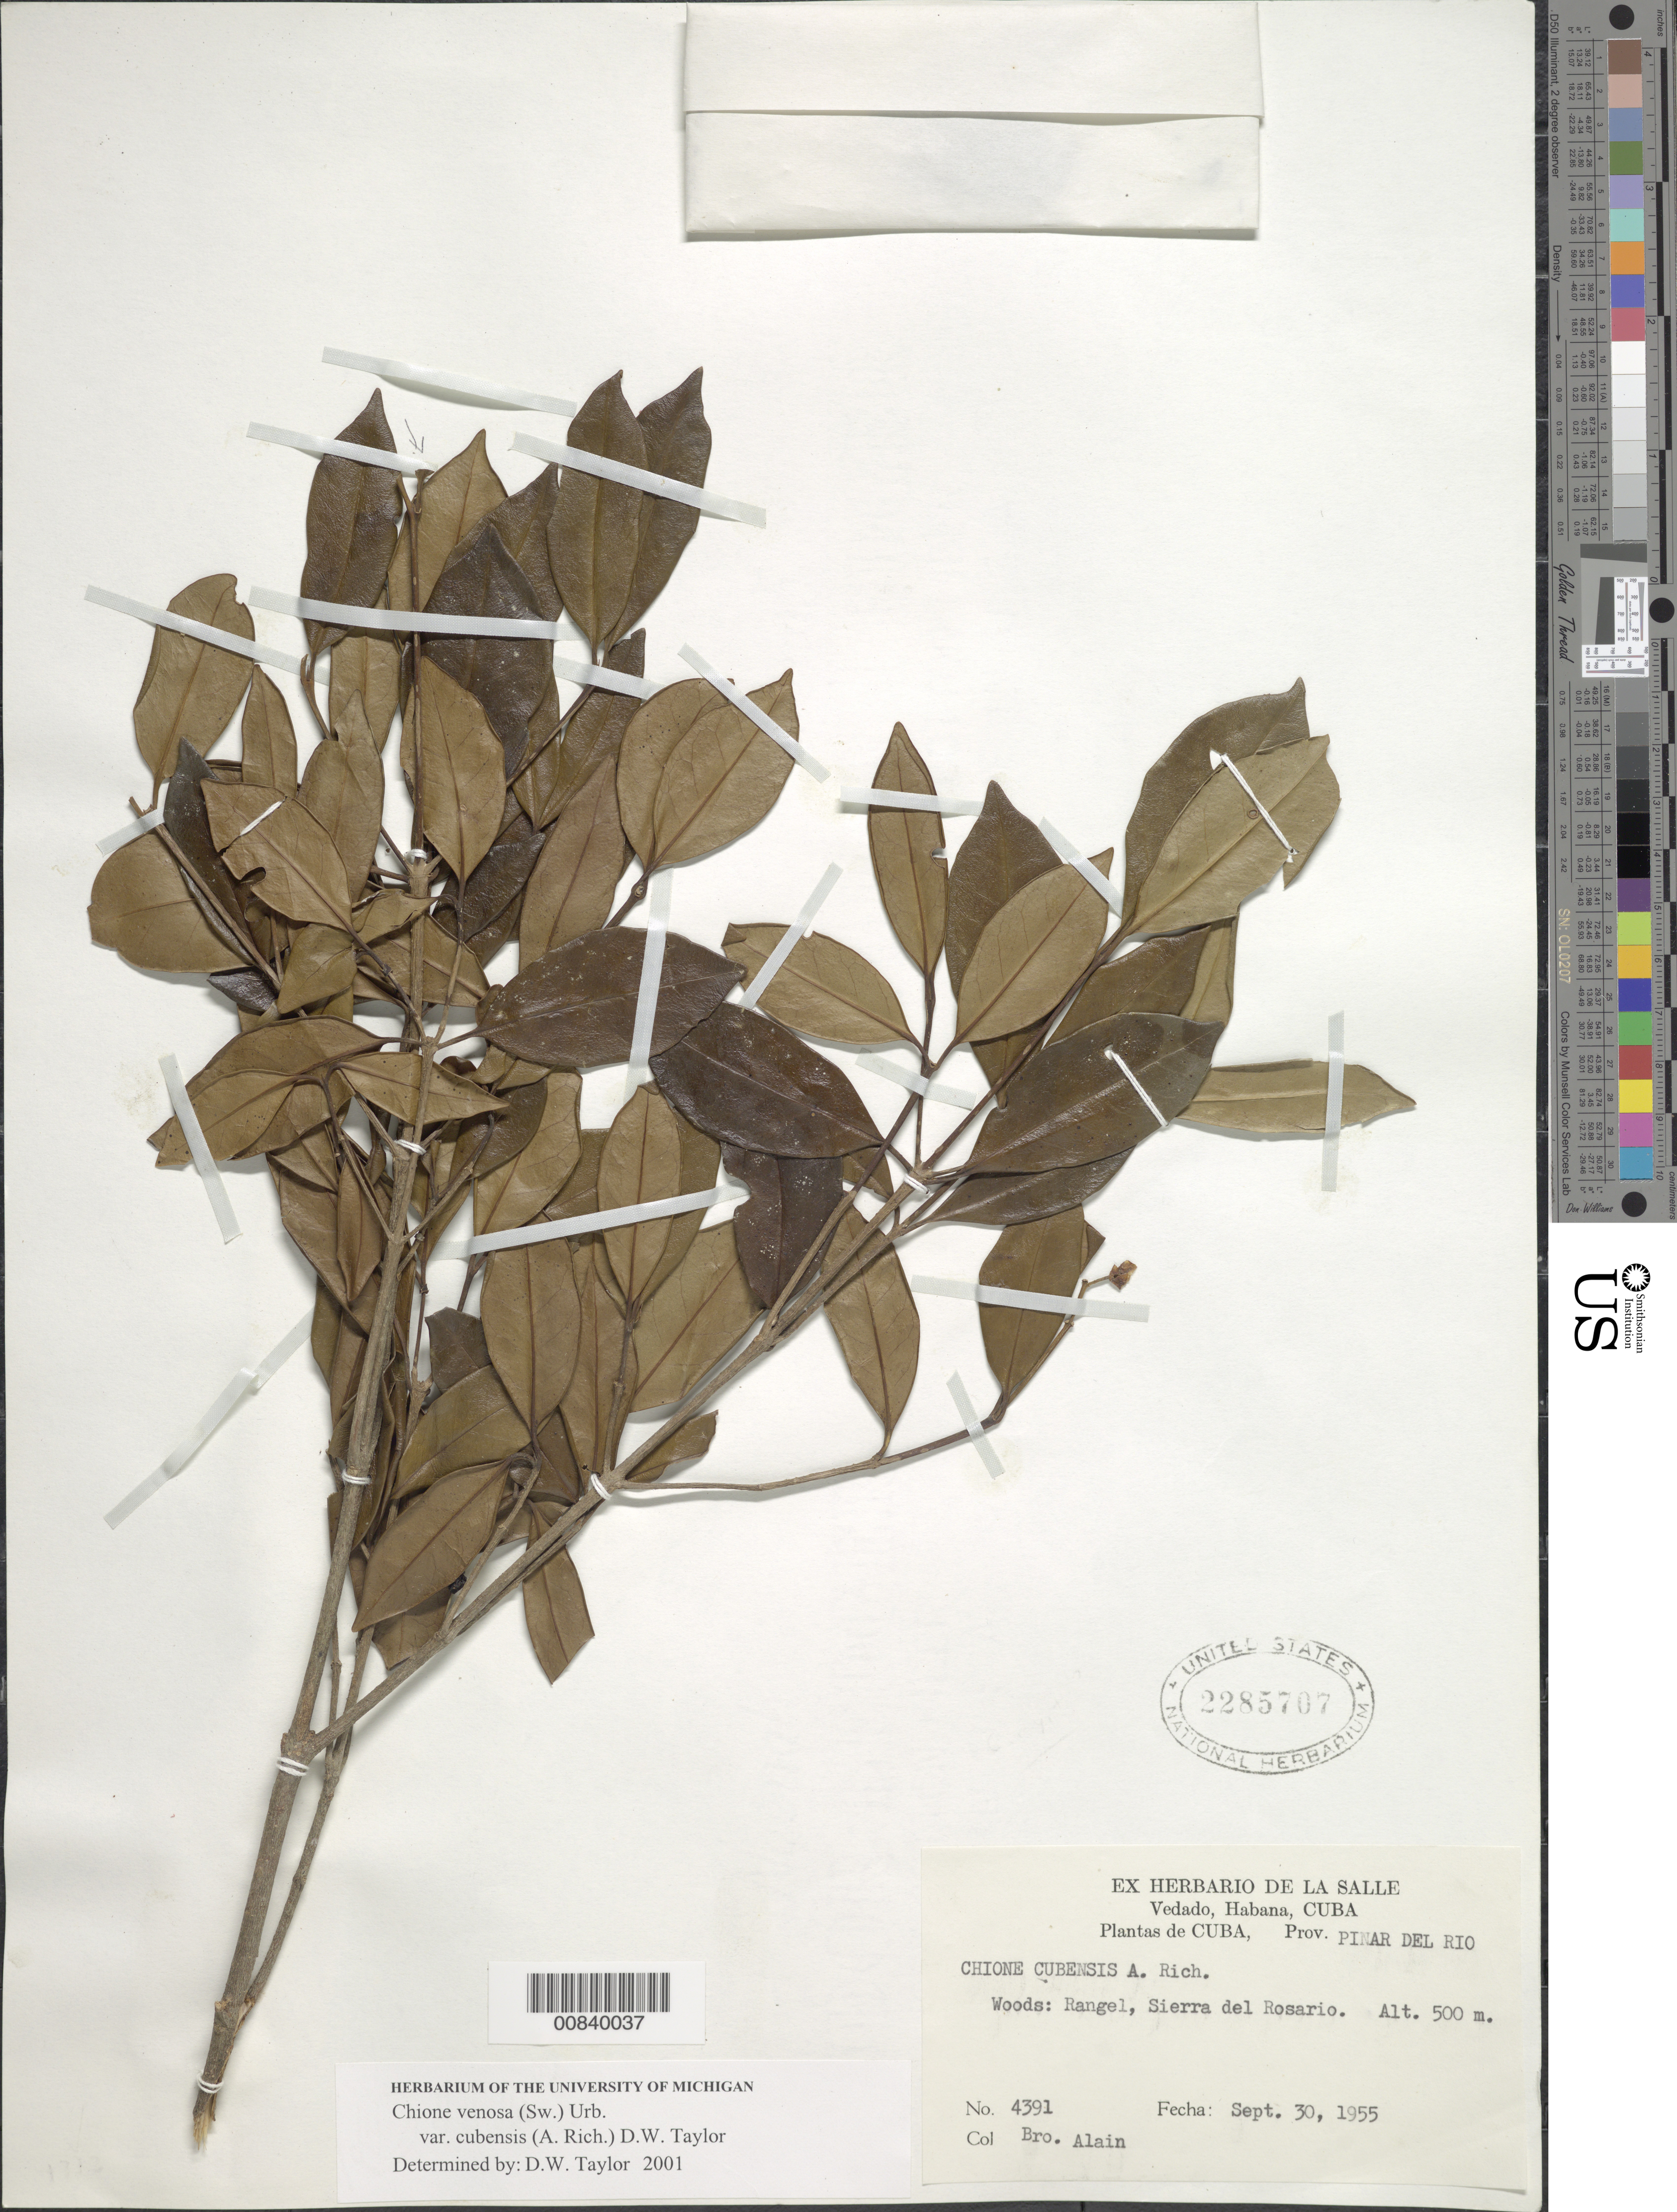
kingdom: Plantae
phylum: Tracheophyta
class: Magnoliopsida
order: Gentianales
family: Rubiaceae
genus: Chione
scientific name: Chione venosa var. cubensis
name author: (Sw.) Urb.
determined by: Taylor, D. W., (MICH), University of Michigan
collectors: A. H. Liogier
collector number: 4391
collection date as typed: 30 Sep 1955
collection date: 1955-09-30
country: Cuba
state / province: Pinar del Río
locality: Rangel, Sierra del Rosario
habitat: Woods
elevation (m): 500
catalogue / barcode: US 2285707